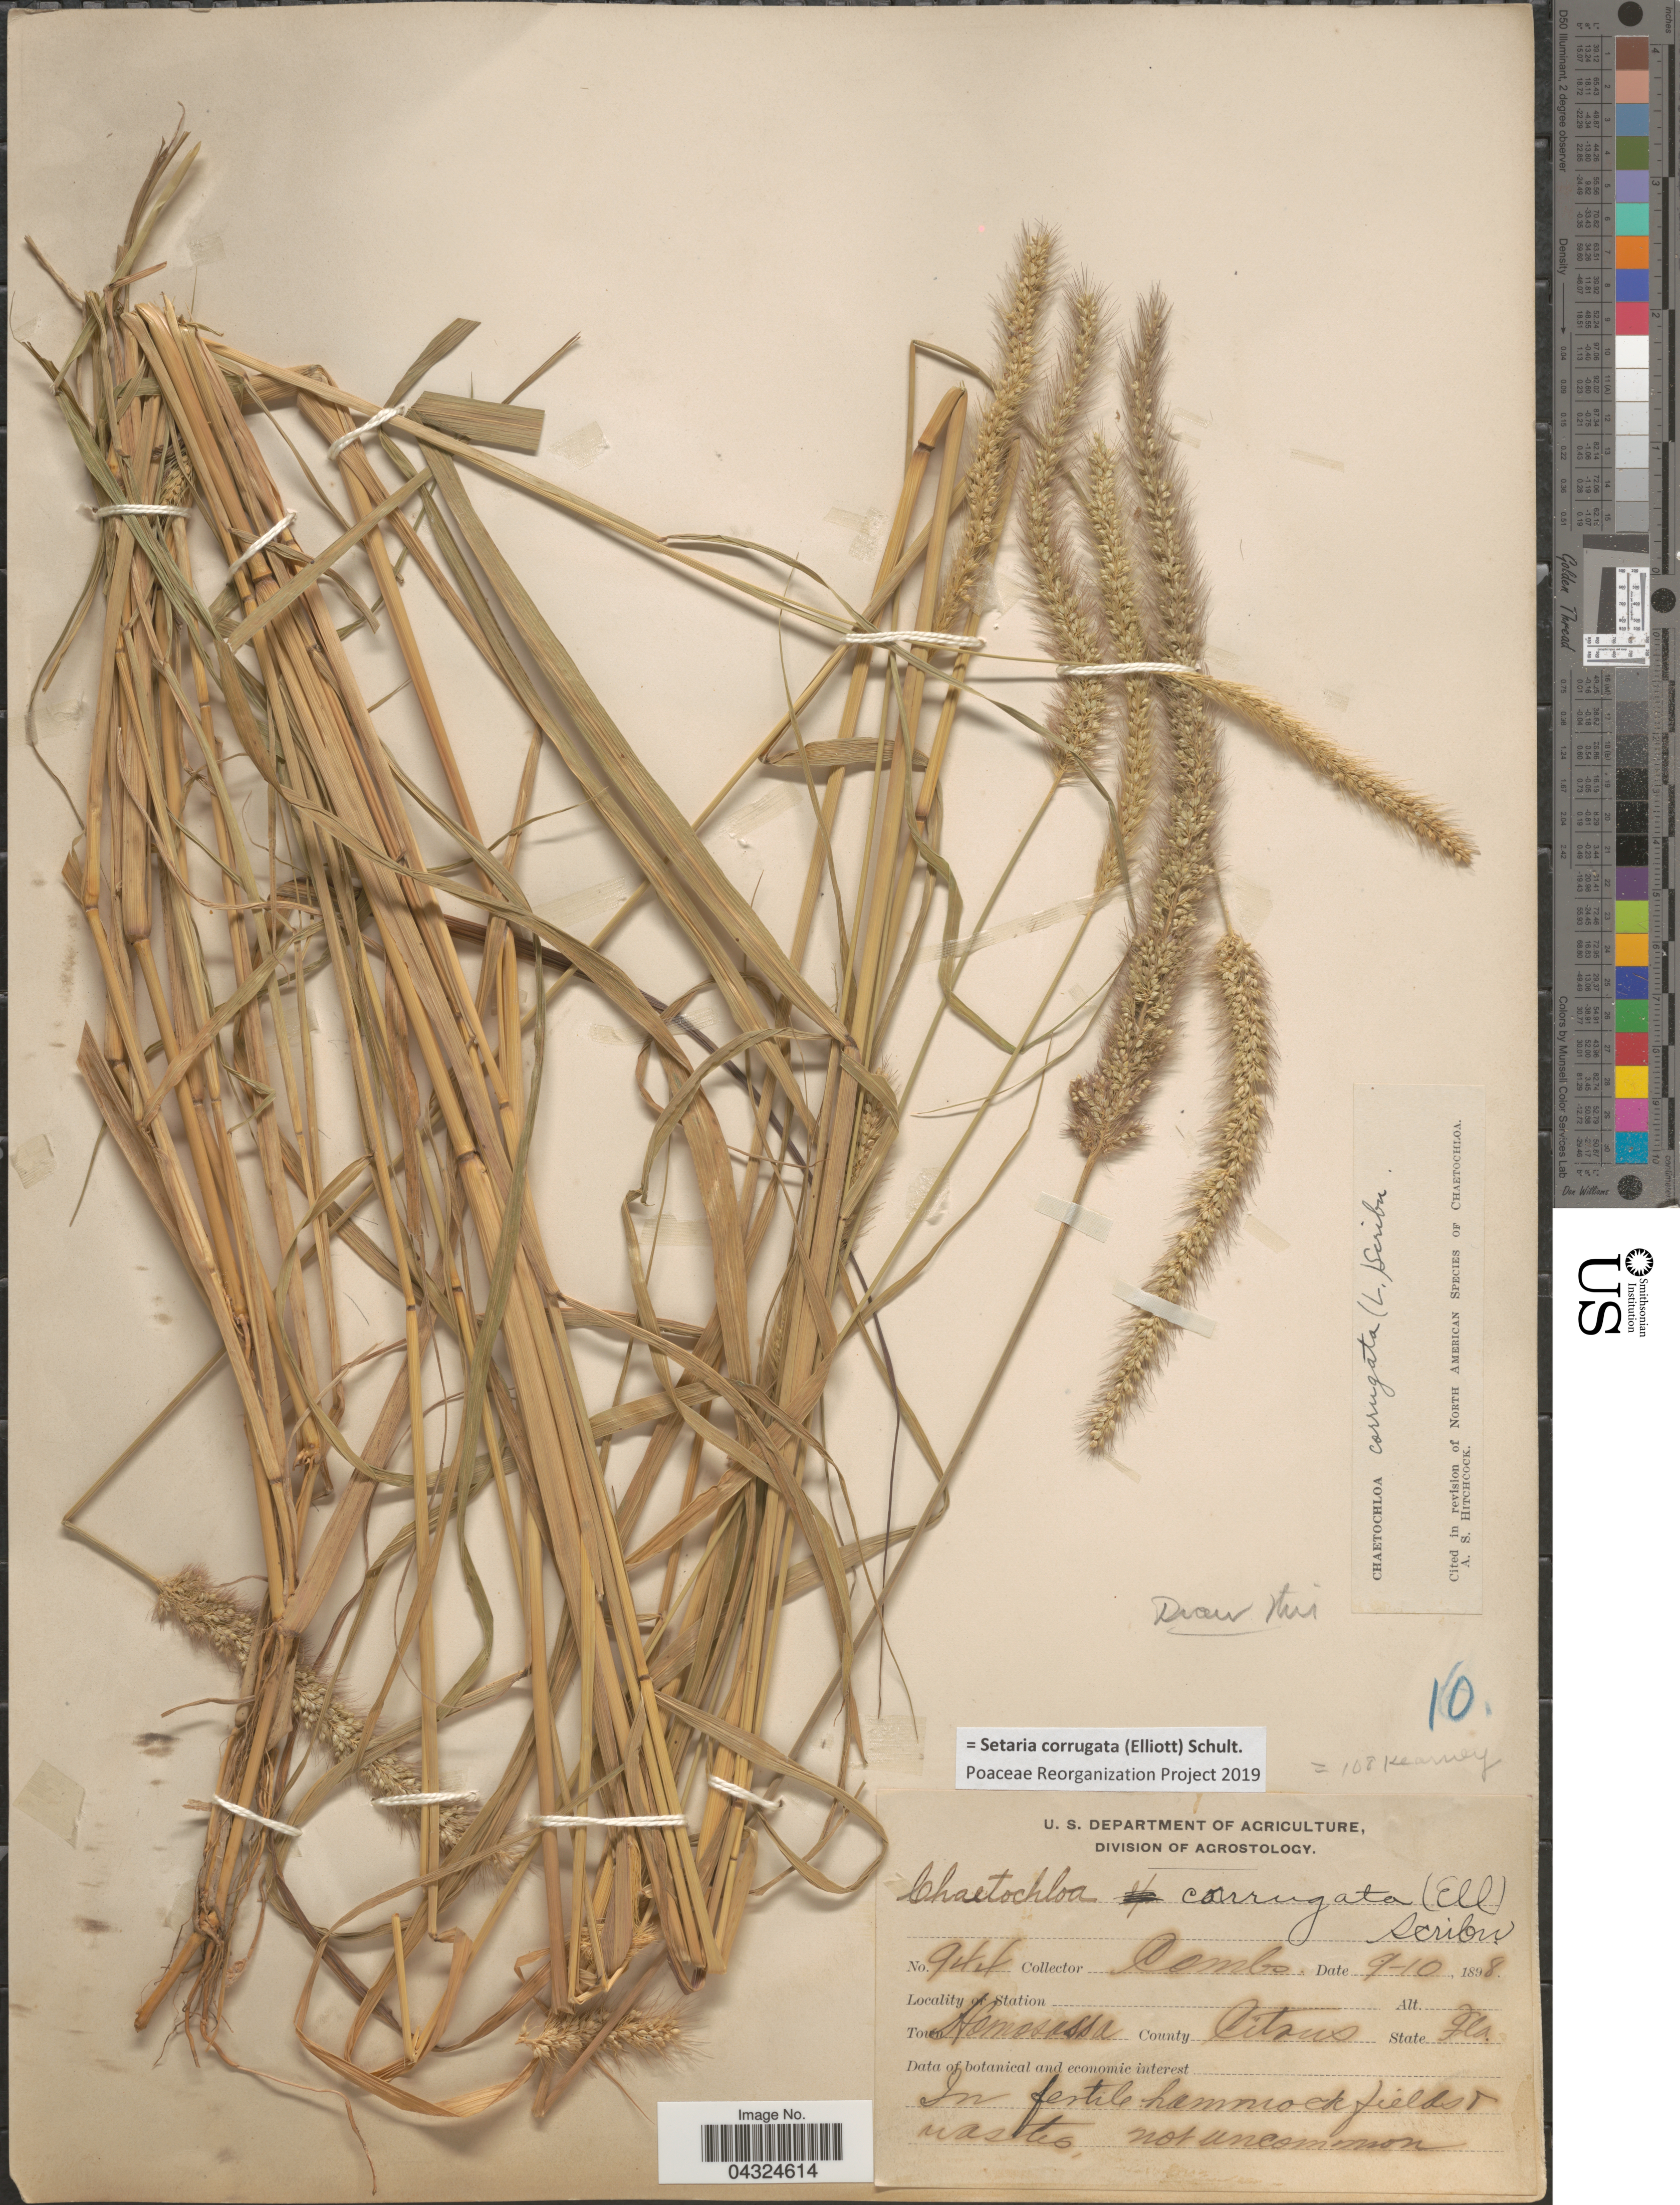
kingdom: Plantae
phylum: Tracheophyta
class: Liliopsida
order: Poales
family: Poaceae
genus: Setaria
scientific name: Setaria corrugata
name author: (Elliott) Schult.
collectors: -. Combs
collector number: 944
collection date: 1898-09-10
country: United States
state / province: Florida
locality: Town Homasassa. County Citrus.